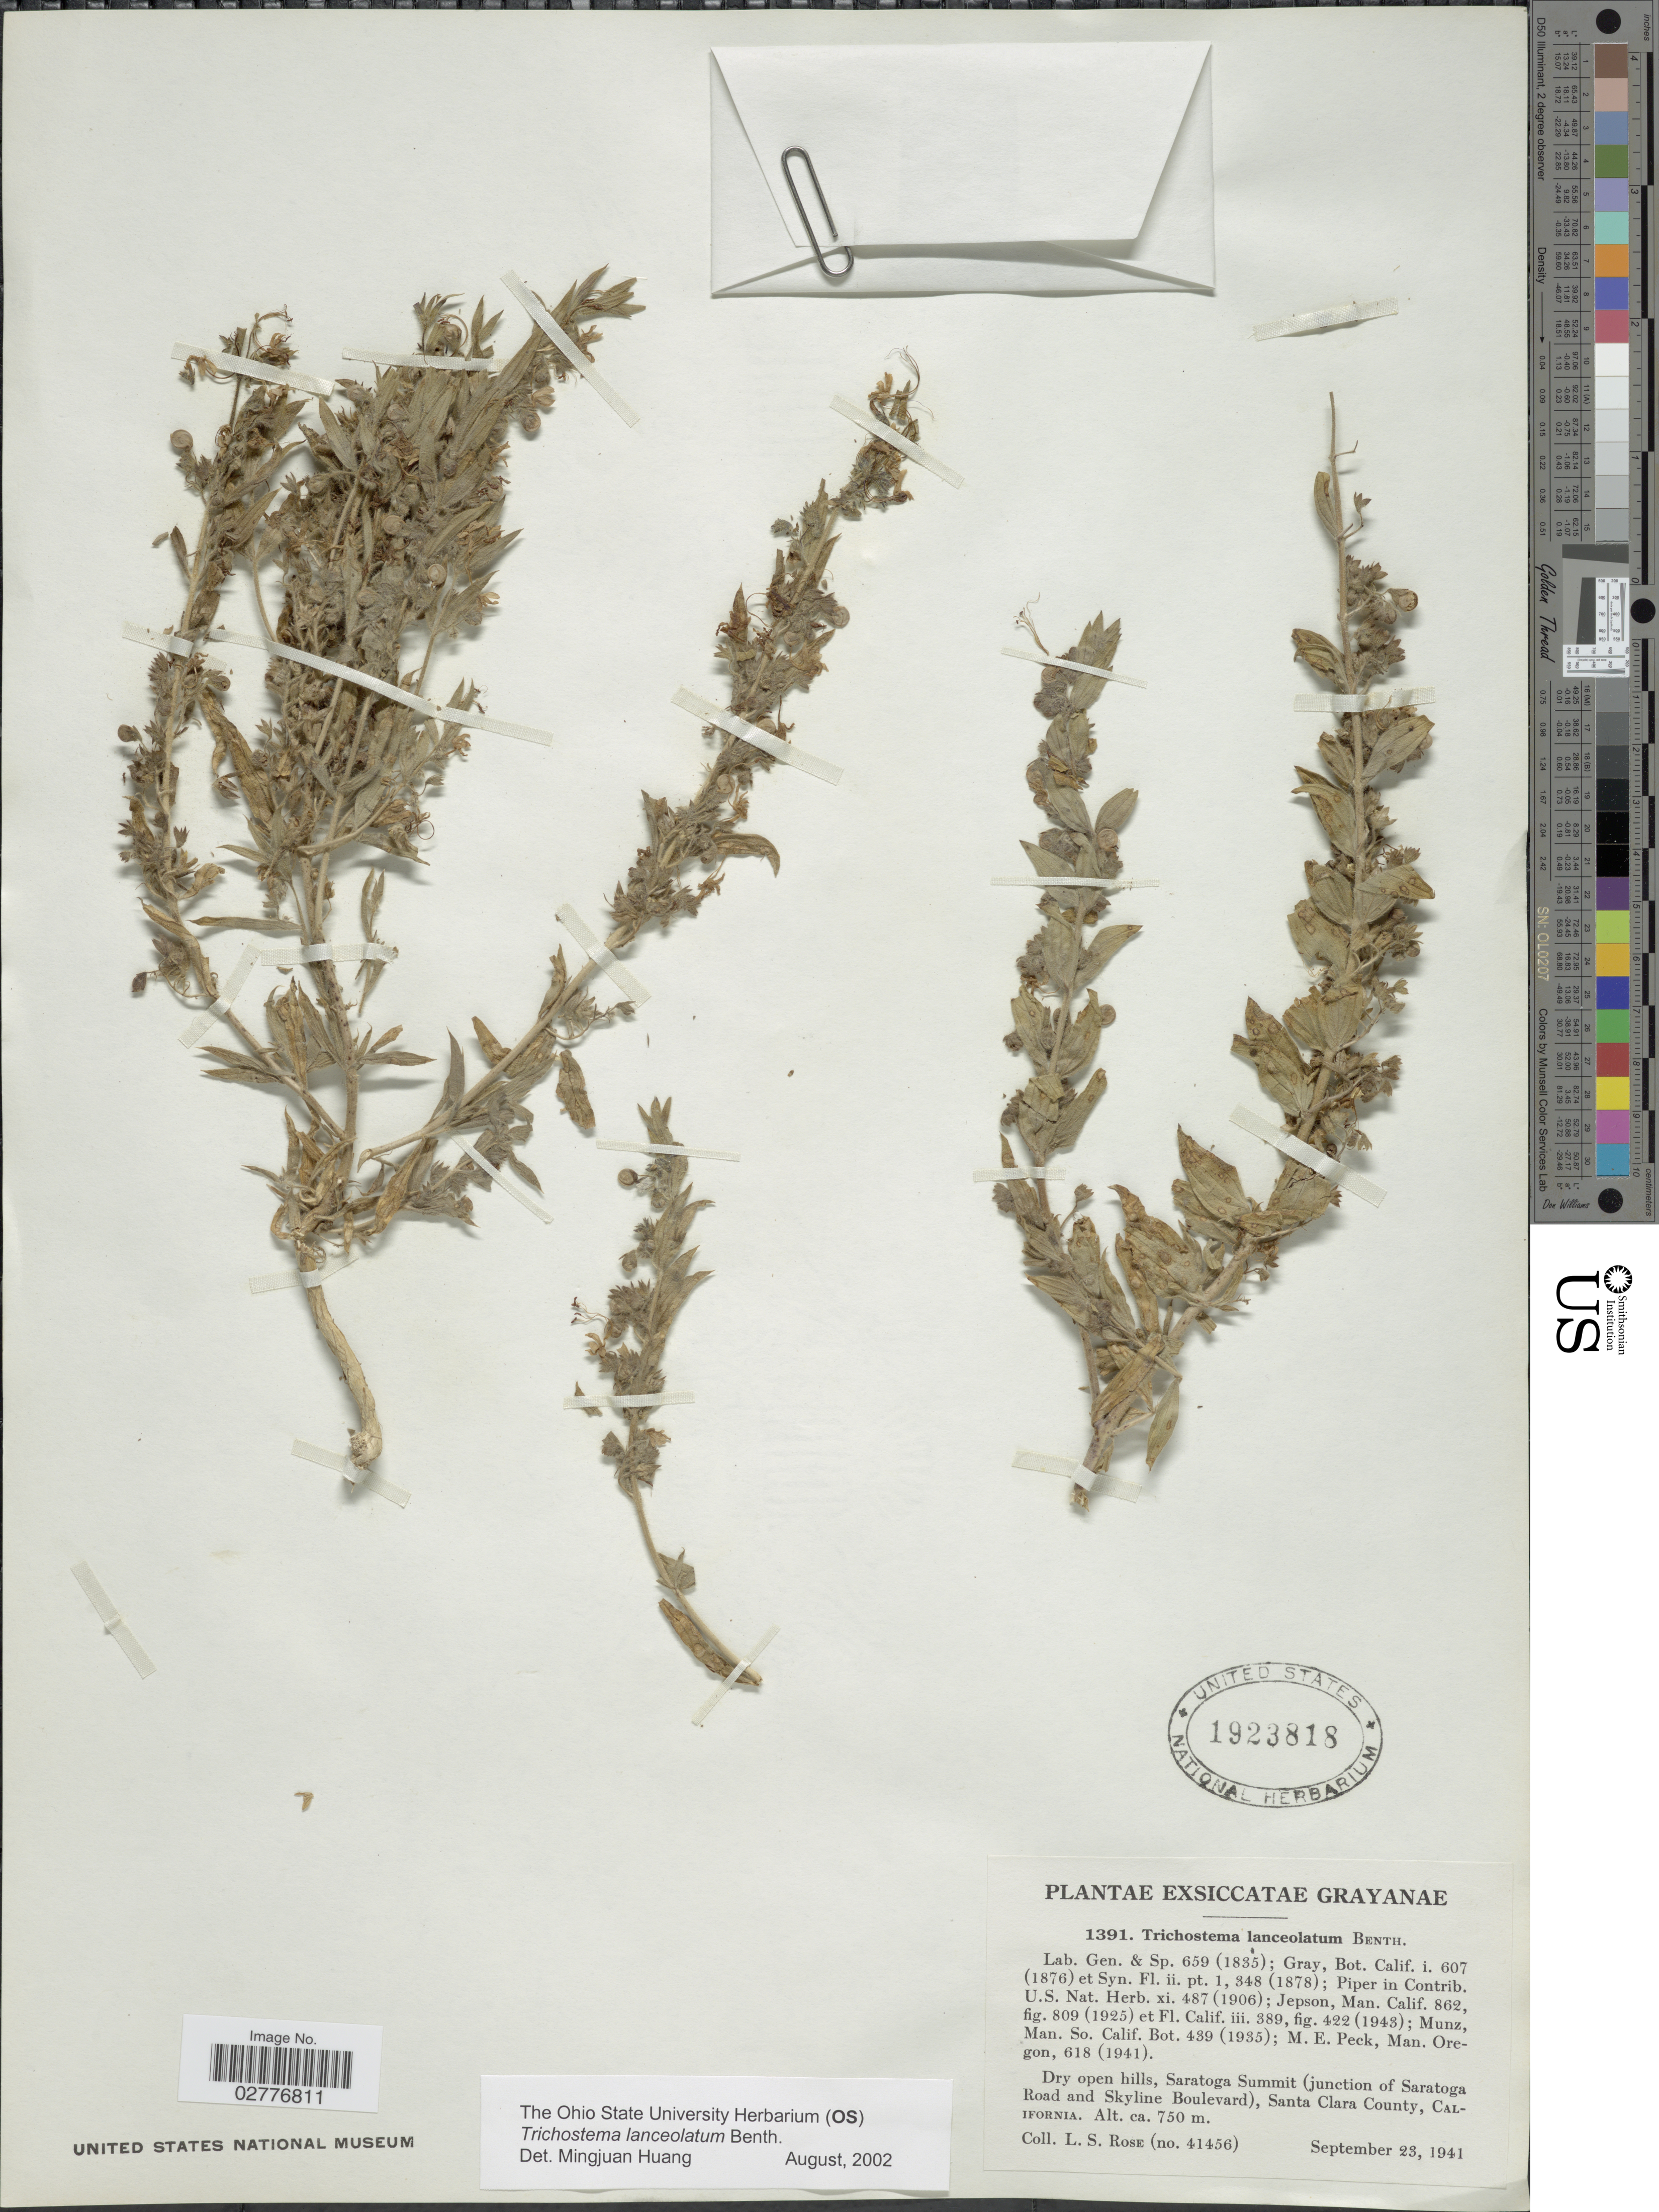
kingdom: Plantae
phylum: Tracheophyta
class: Magnoliopsida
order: Lamiales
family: Lamiaceae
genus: Trichostema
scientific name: Trichostema lanceolatum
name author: Benth.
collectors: L. S. Rose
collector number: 41456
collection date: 1941-09-23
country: United States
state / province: California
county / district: Santa Clara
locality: Grayanae. Dry open hills, Saratoga Summit (junction of Saratoga Road and Skyline Boulevard), Santa Clara County.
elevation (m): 750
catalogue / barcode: US 1923818